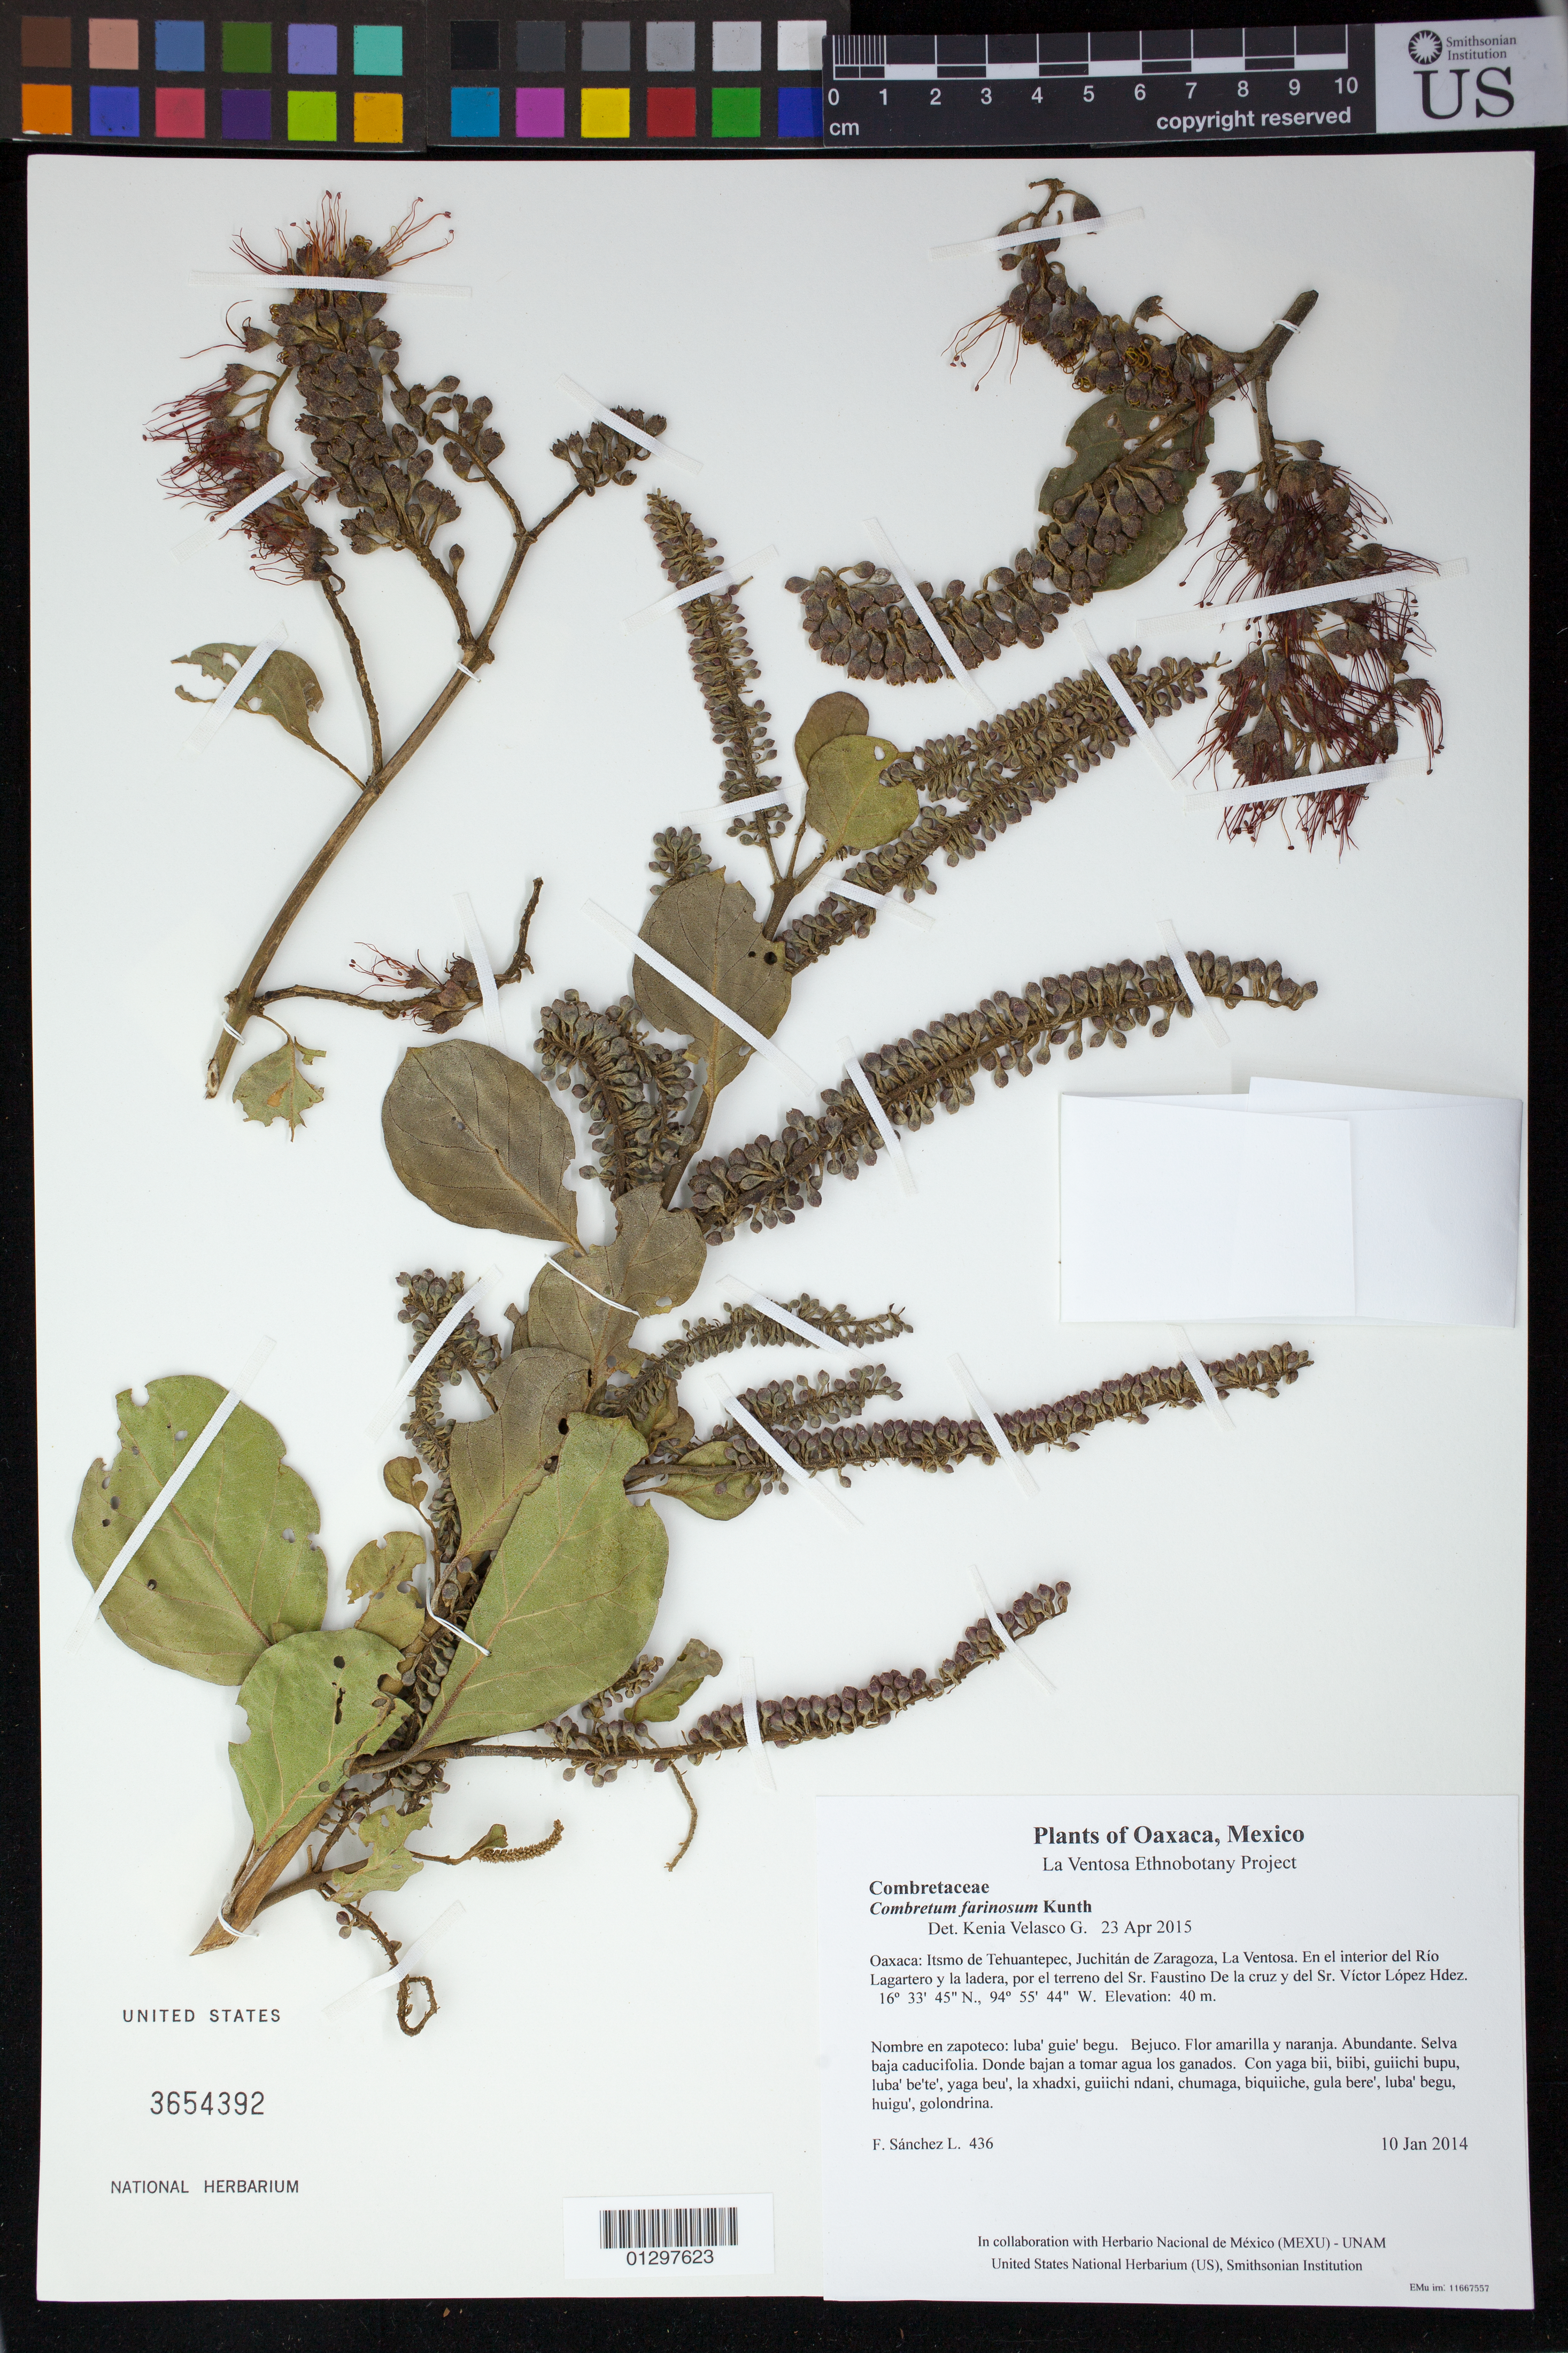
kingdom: Plantae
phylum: Tracheophyta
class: Magnoliopsida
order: Myrtales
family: Combretaceae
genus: Combretum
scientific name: Combretum farinosum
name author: Kunth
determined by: Velasco G., Kenia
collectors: F. Sánchez L.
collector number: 436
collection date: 2014-01-10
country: Mexico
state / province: Oaxaca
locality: Itsmo de Tehuantepec, Juchitán de Zaragoza, La Ventosa. En el interior del Río Lagartero y la ladera, por el terreno del Sr. Faustino De la cruz y del Sr. Víctor López Hdez.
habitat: Selva baja caducifolia. Donde bajan a tomar agua los ganados.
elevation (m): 40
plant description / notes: JEBOT, MEXU, SERO, US; Luba'. Guie' naguchi ne biguitu. Stale.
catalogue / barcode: US 3654392